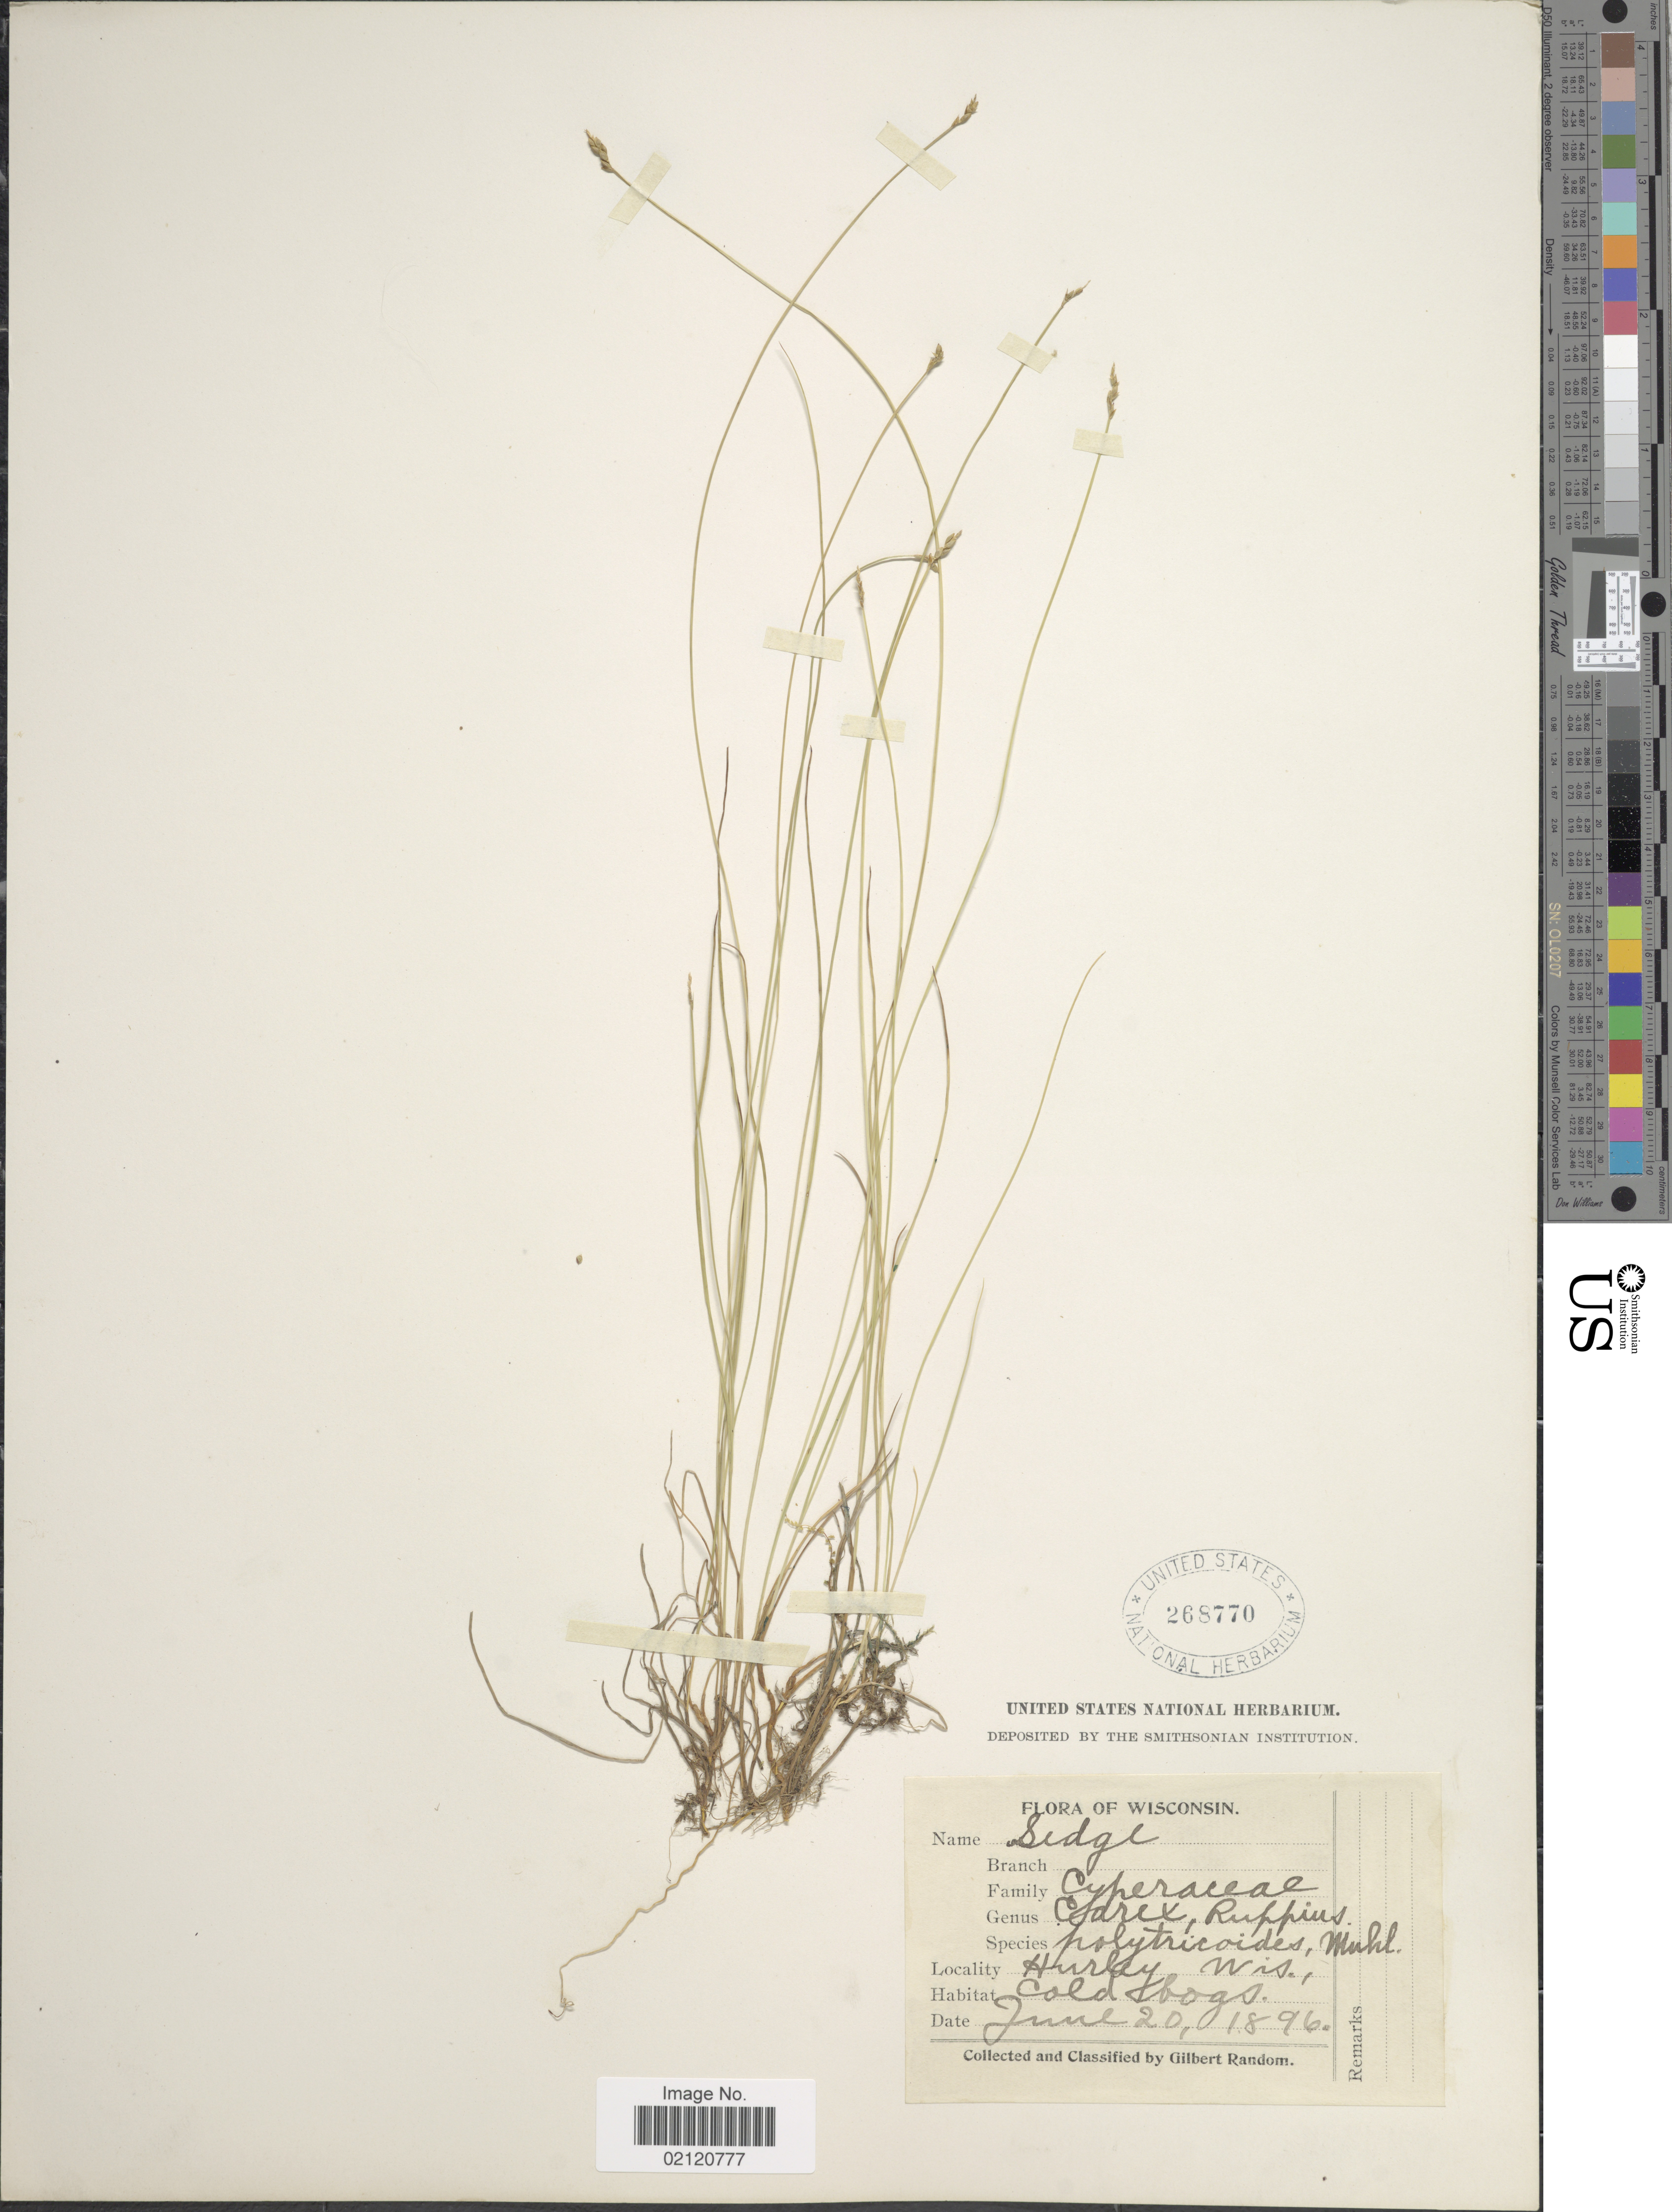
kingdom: Plantae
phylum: Tracheophyta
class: Liliopsida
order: Poales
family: Cyperaceae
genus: Carex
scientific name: Carex leptalea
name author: Wahlenb.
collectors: G. Random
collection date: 1896-06-20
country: United States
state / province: Wisconsin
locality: Hurley, Wis.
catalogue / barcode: US 268770